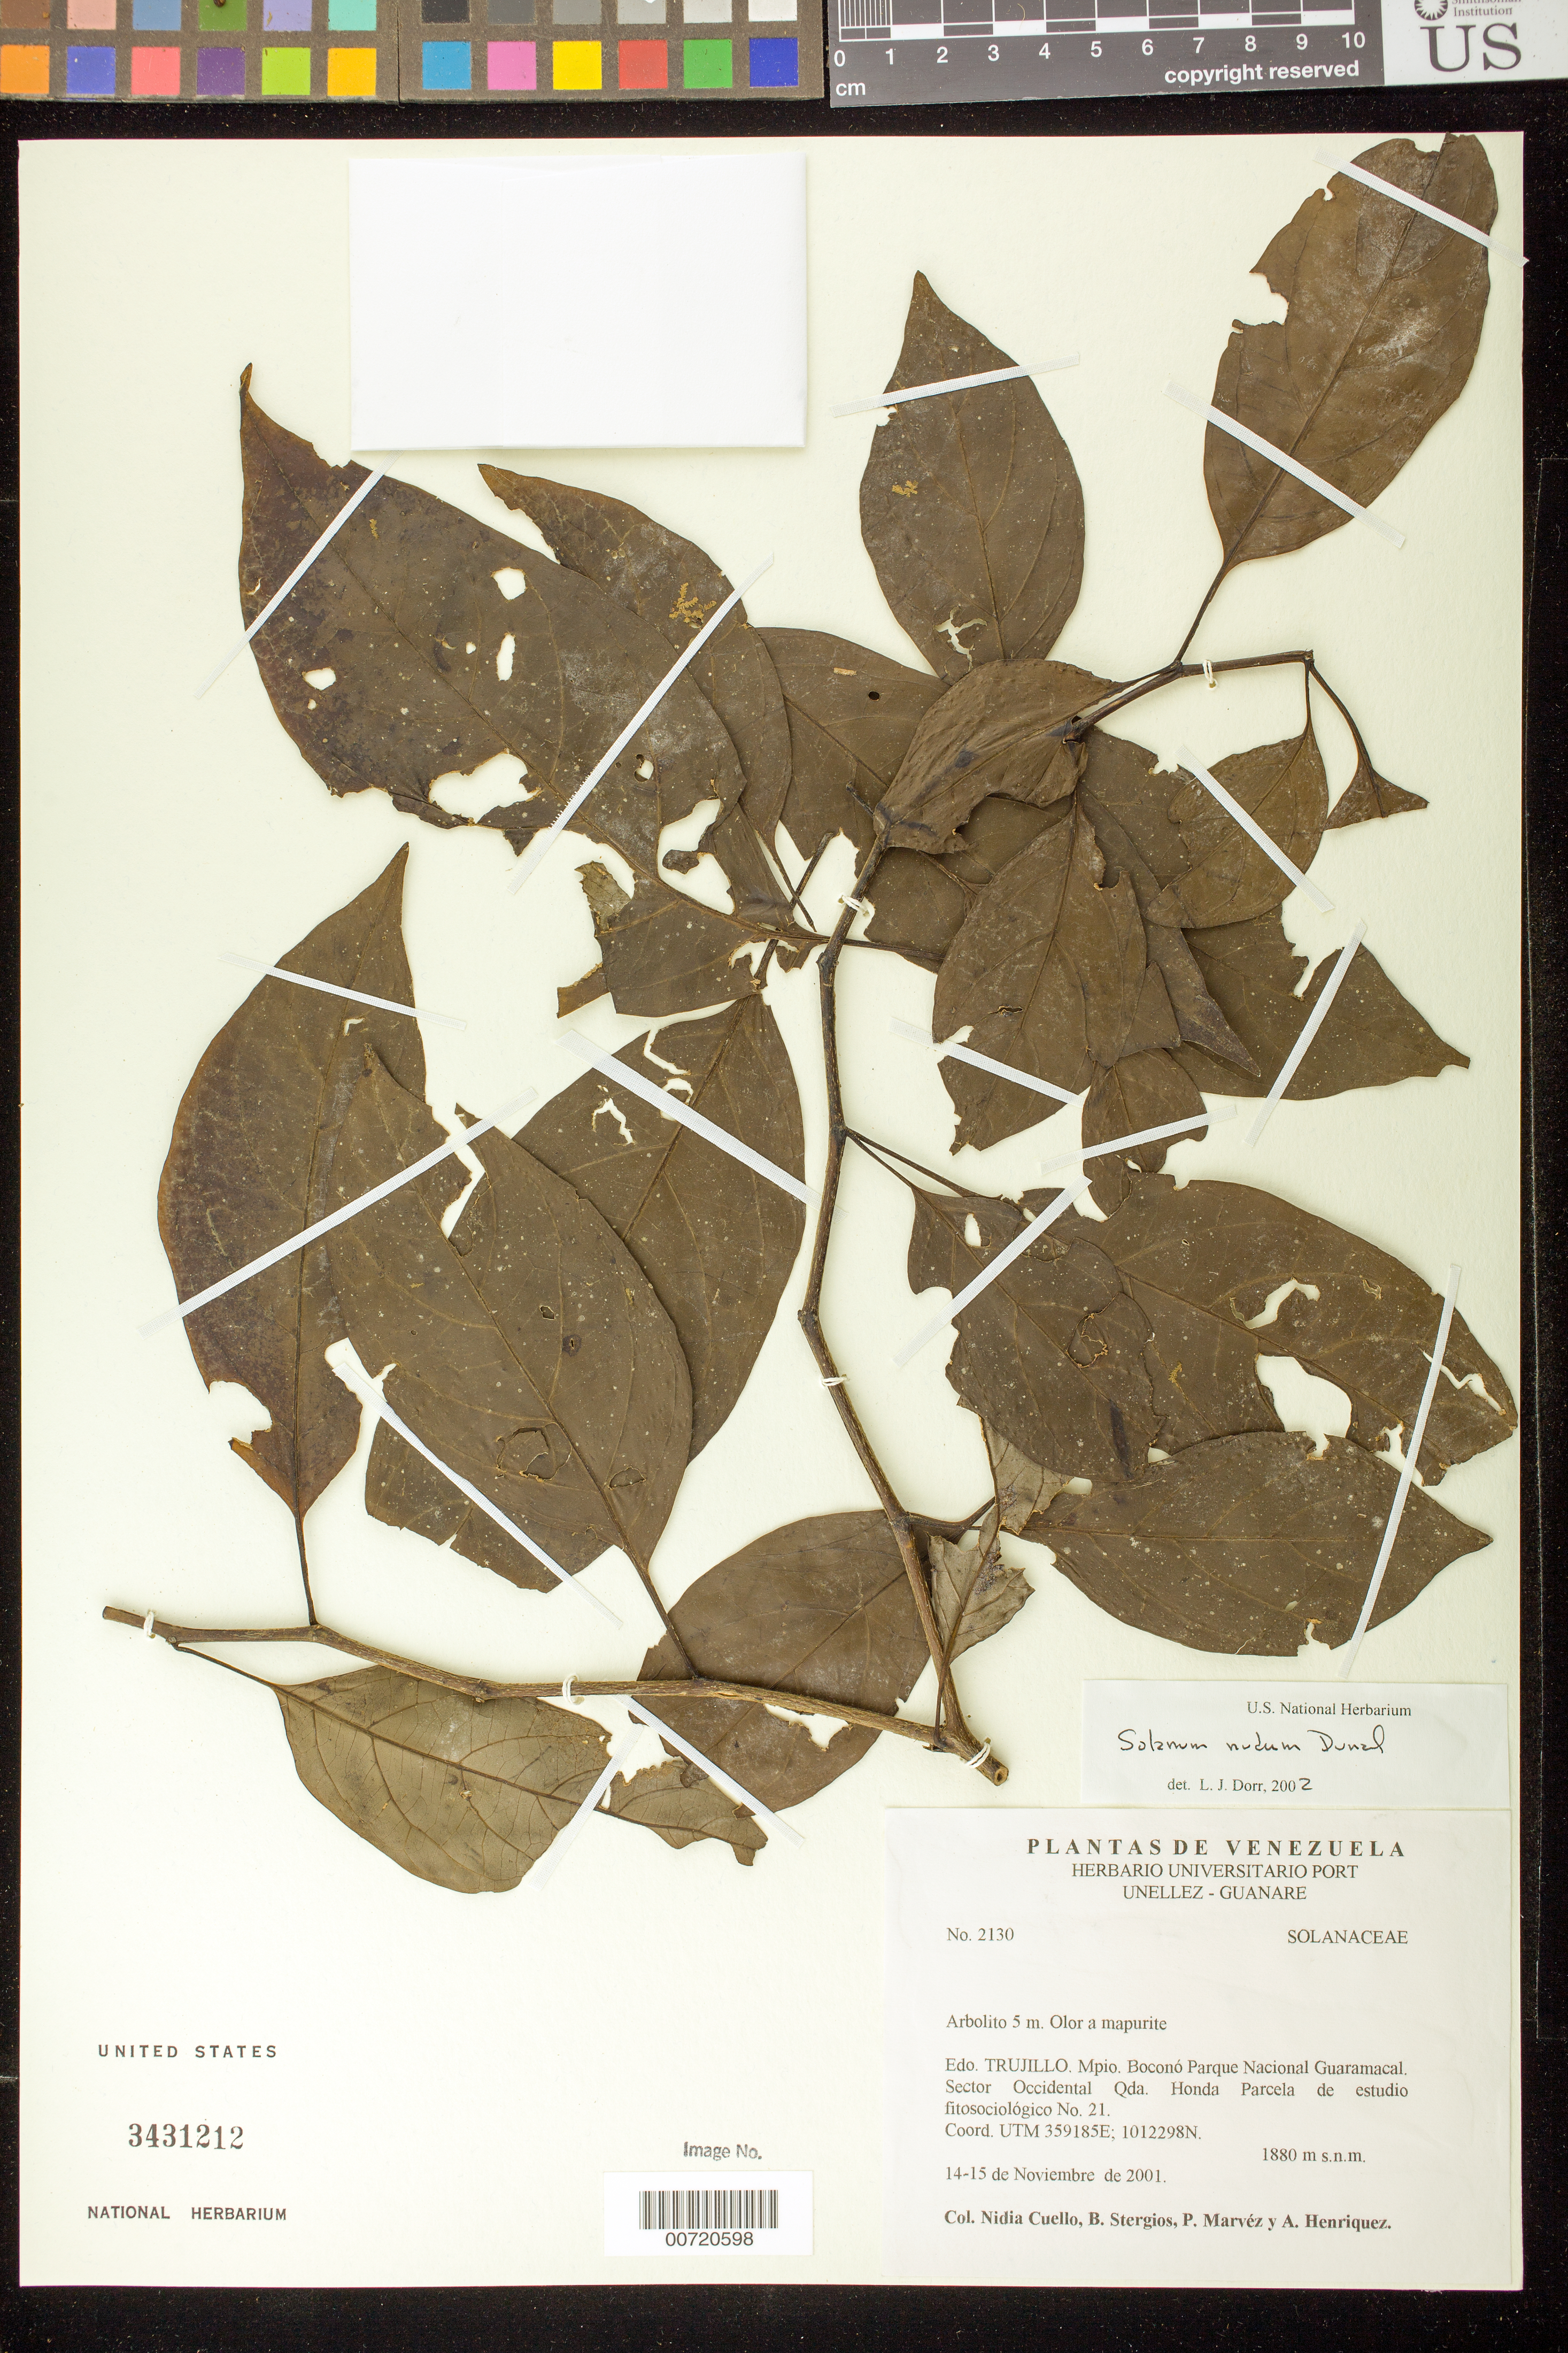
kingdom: Plantae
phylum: Tracheophyta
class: Magnoliopsida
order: Solanales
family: Solanaceae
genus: Solanum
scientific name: Solanum nudum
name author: Dunal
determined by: Dorr, L. J., (BOT), Smithsonian Institution - National Museum of Natural History (UNITED STATES)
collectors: N. L. Cuello, B. G. Stergios, P. Marvéz & A. Henriquez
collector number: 2130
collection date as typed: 14 Nov 2001 to 15 Nov 2001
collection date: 2001-11-14/2001-11-15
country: Venezuela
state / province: Trujillo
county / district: Boconó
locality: Parque Nacional Guaramacal. Sector occidental Qda. Honda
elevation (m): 1880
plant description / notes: PORT, US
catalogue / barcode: US 3431212